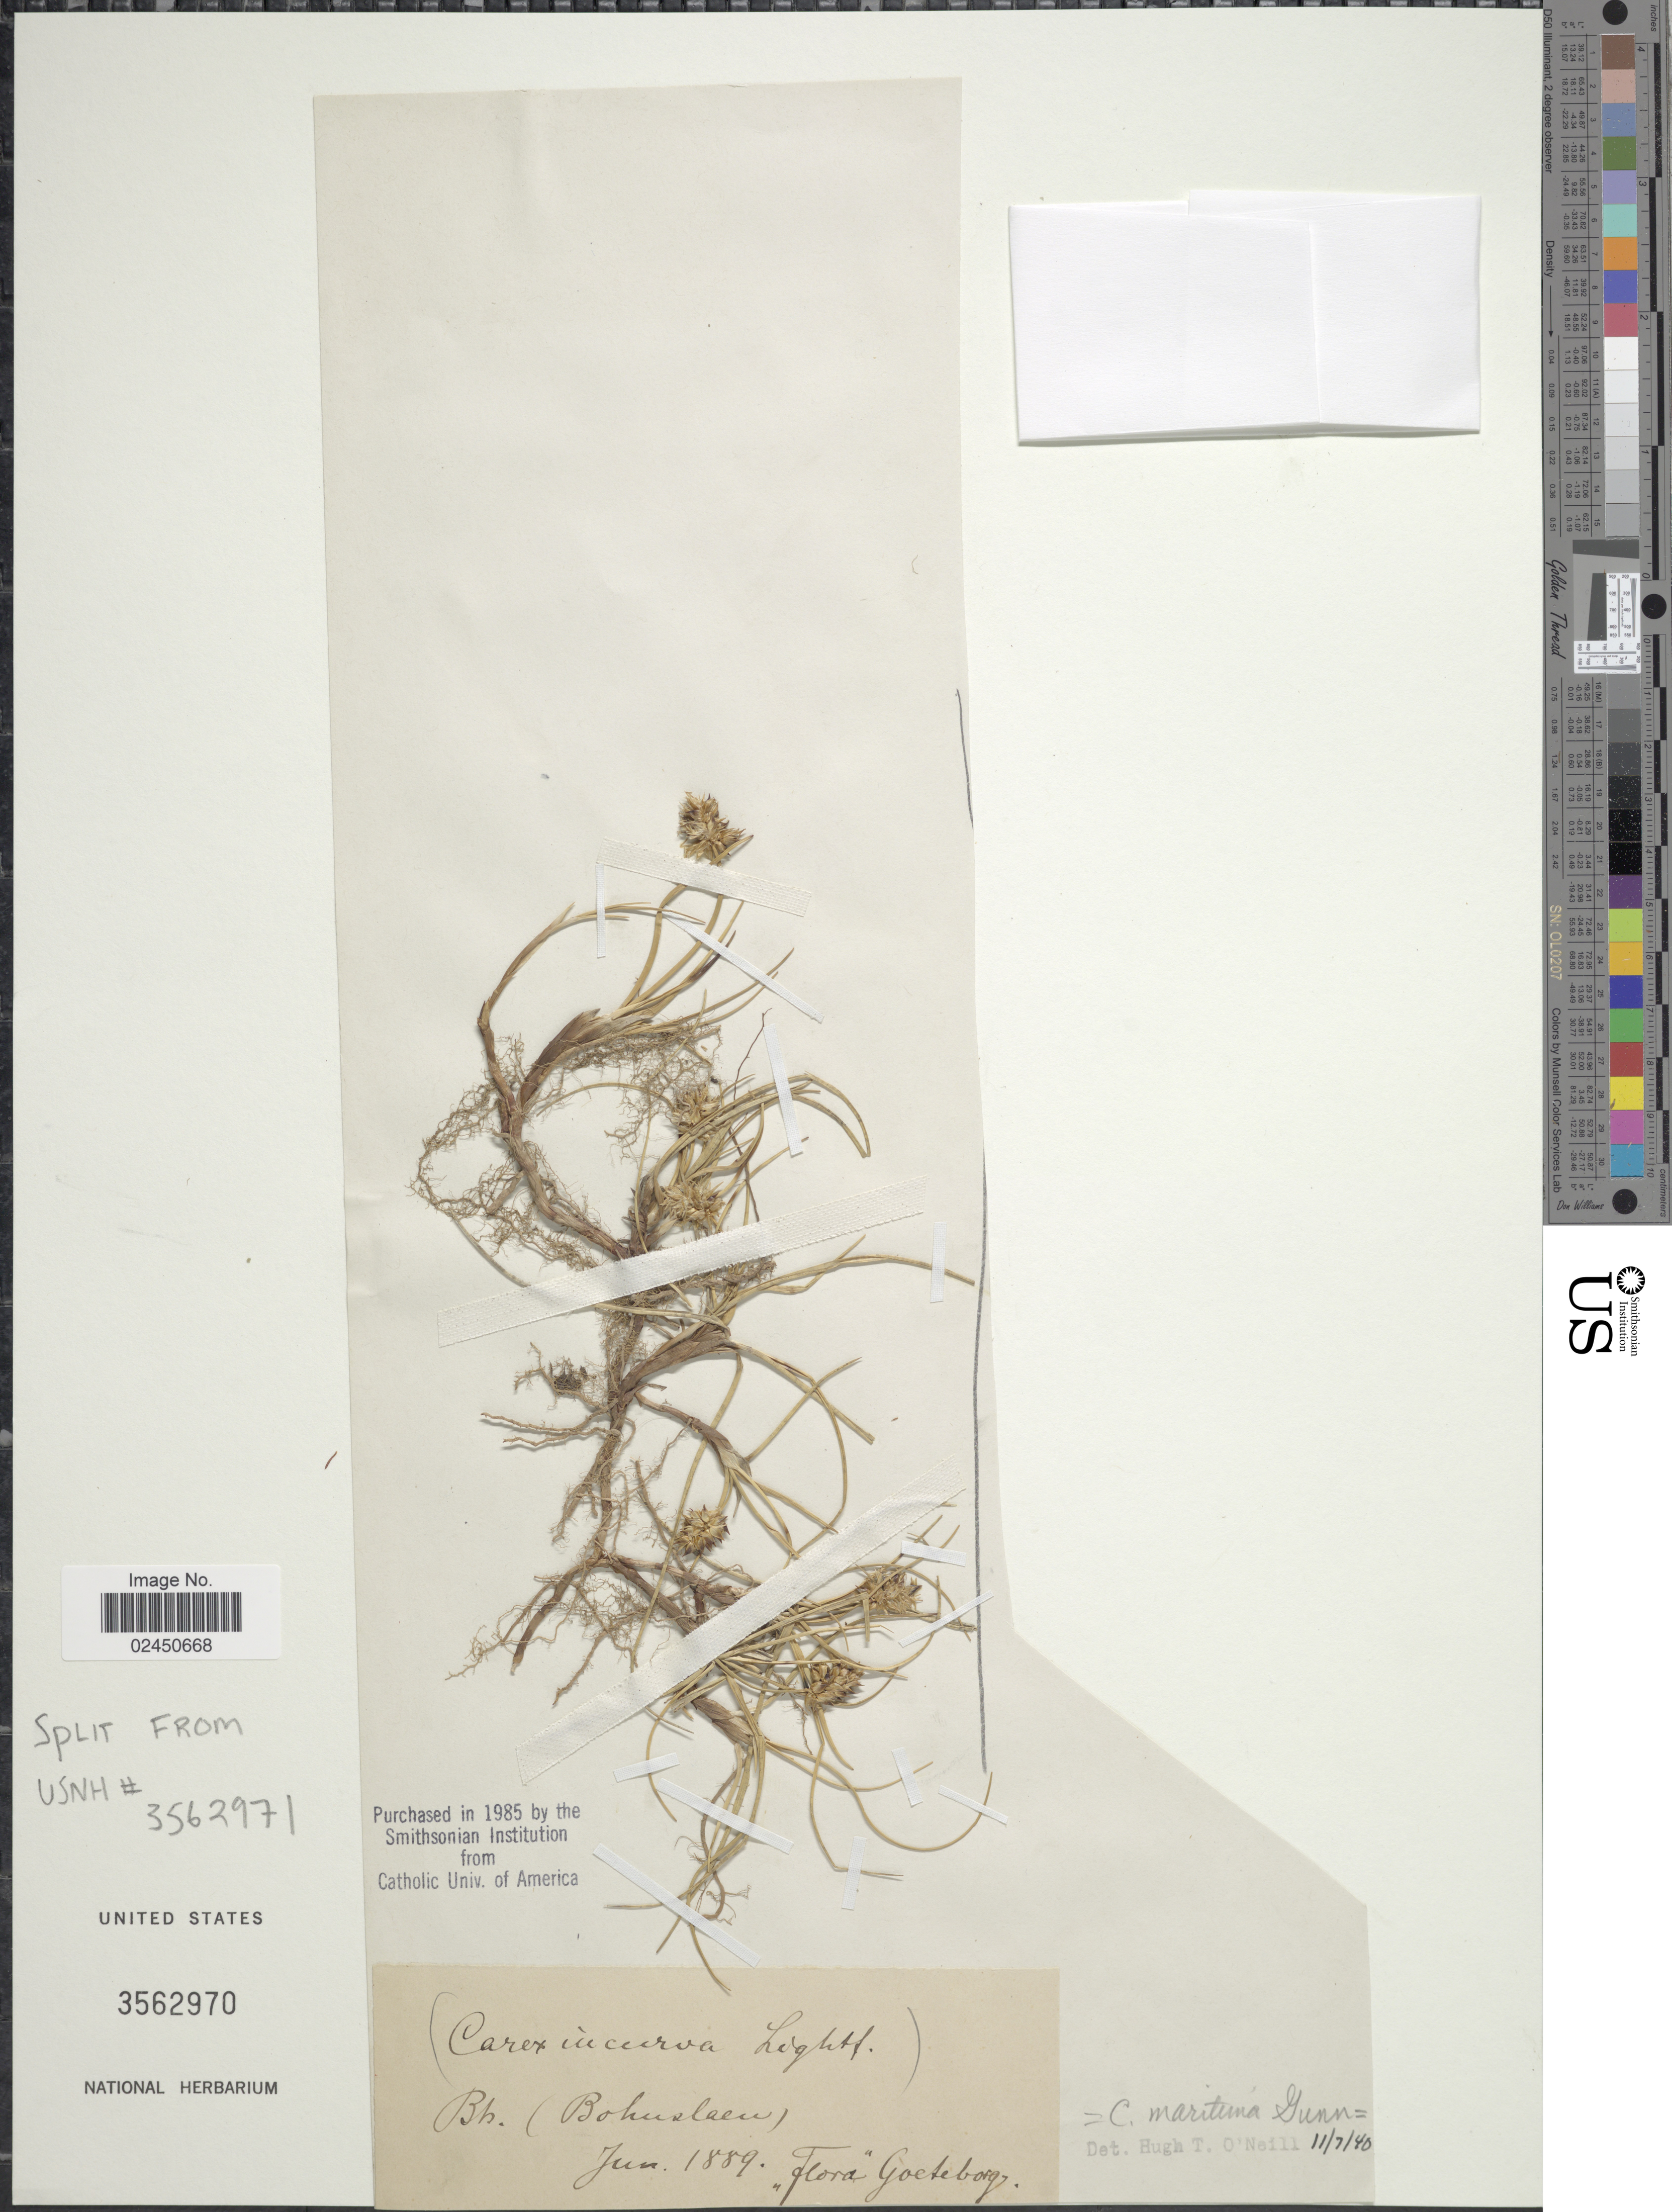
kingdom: Plantae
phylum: Tracheophyta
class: Liliopsida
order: Poales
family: Cyperaceae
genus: Carex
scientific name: Carex maritima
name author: Gunnerus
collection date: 1889-06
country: Sweden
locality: Bh. (Bohuslaen). Goeteborg [interpreted]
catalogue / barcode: US 3562970